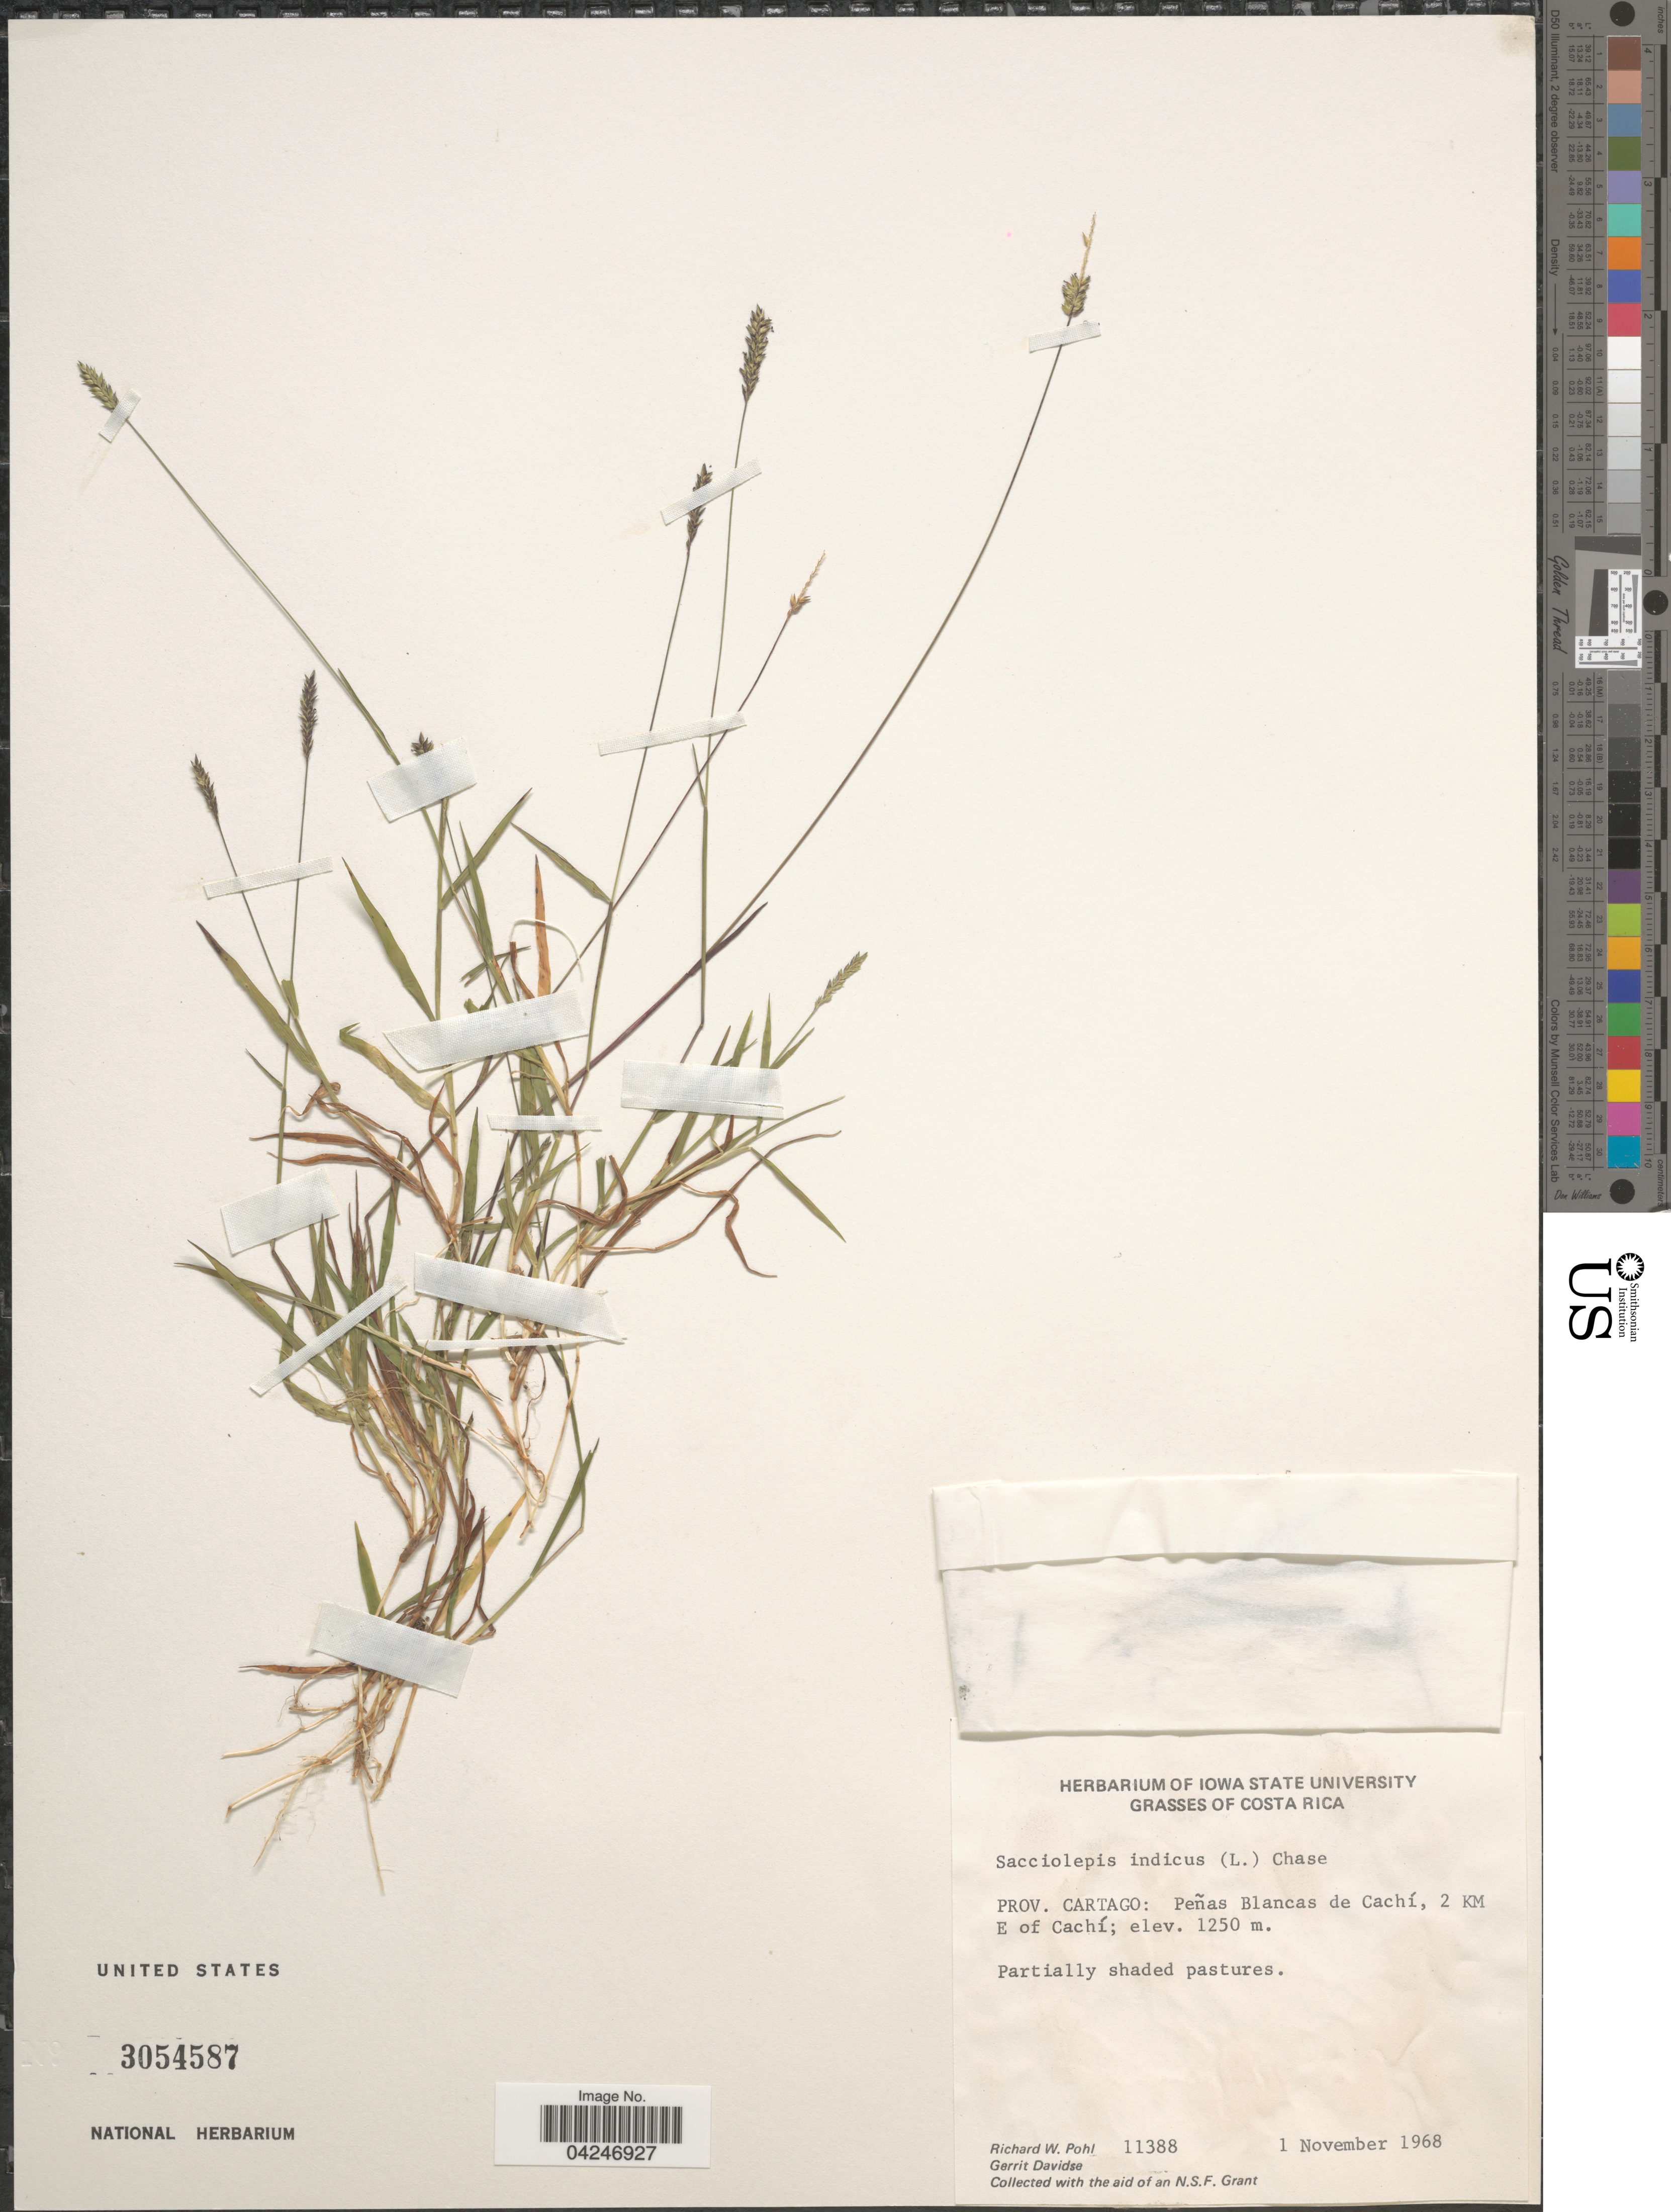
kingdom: Plantae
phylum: Tracheophyta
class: Liliopsida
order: Poales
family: Poaceae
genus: Sacciolepis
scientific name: Sacciolepis indica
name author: (L.) Chase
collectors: R. W. Pohl & G. Davidse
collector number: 11388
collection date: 1968-11-01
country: Costa Rica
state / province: Cartago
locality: Peñas Blancas de Cachí, 2 KM E of Cachí.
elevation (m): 1250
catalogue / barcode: US 3054587